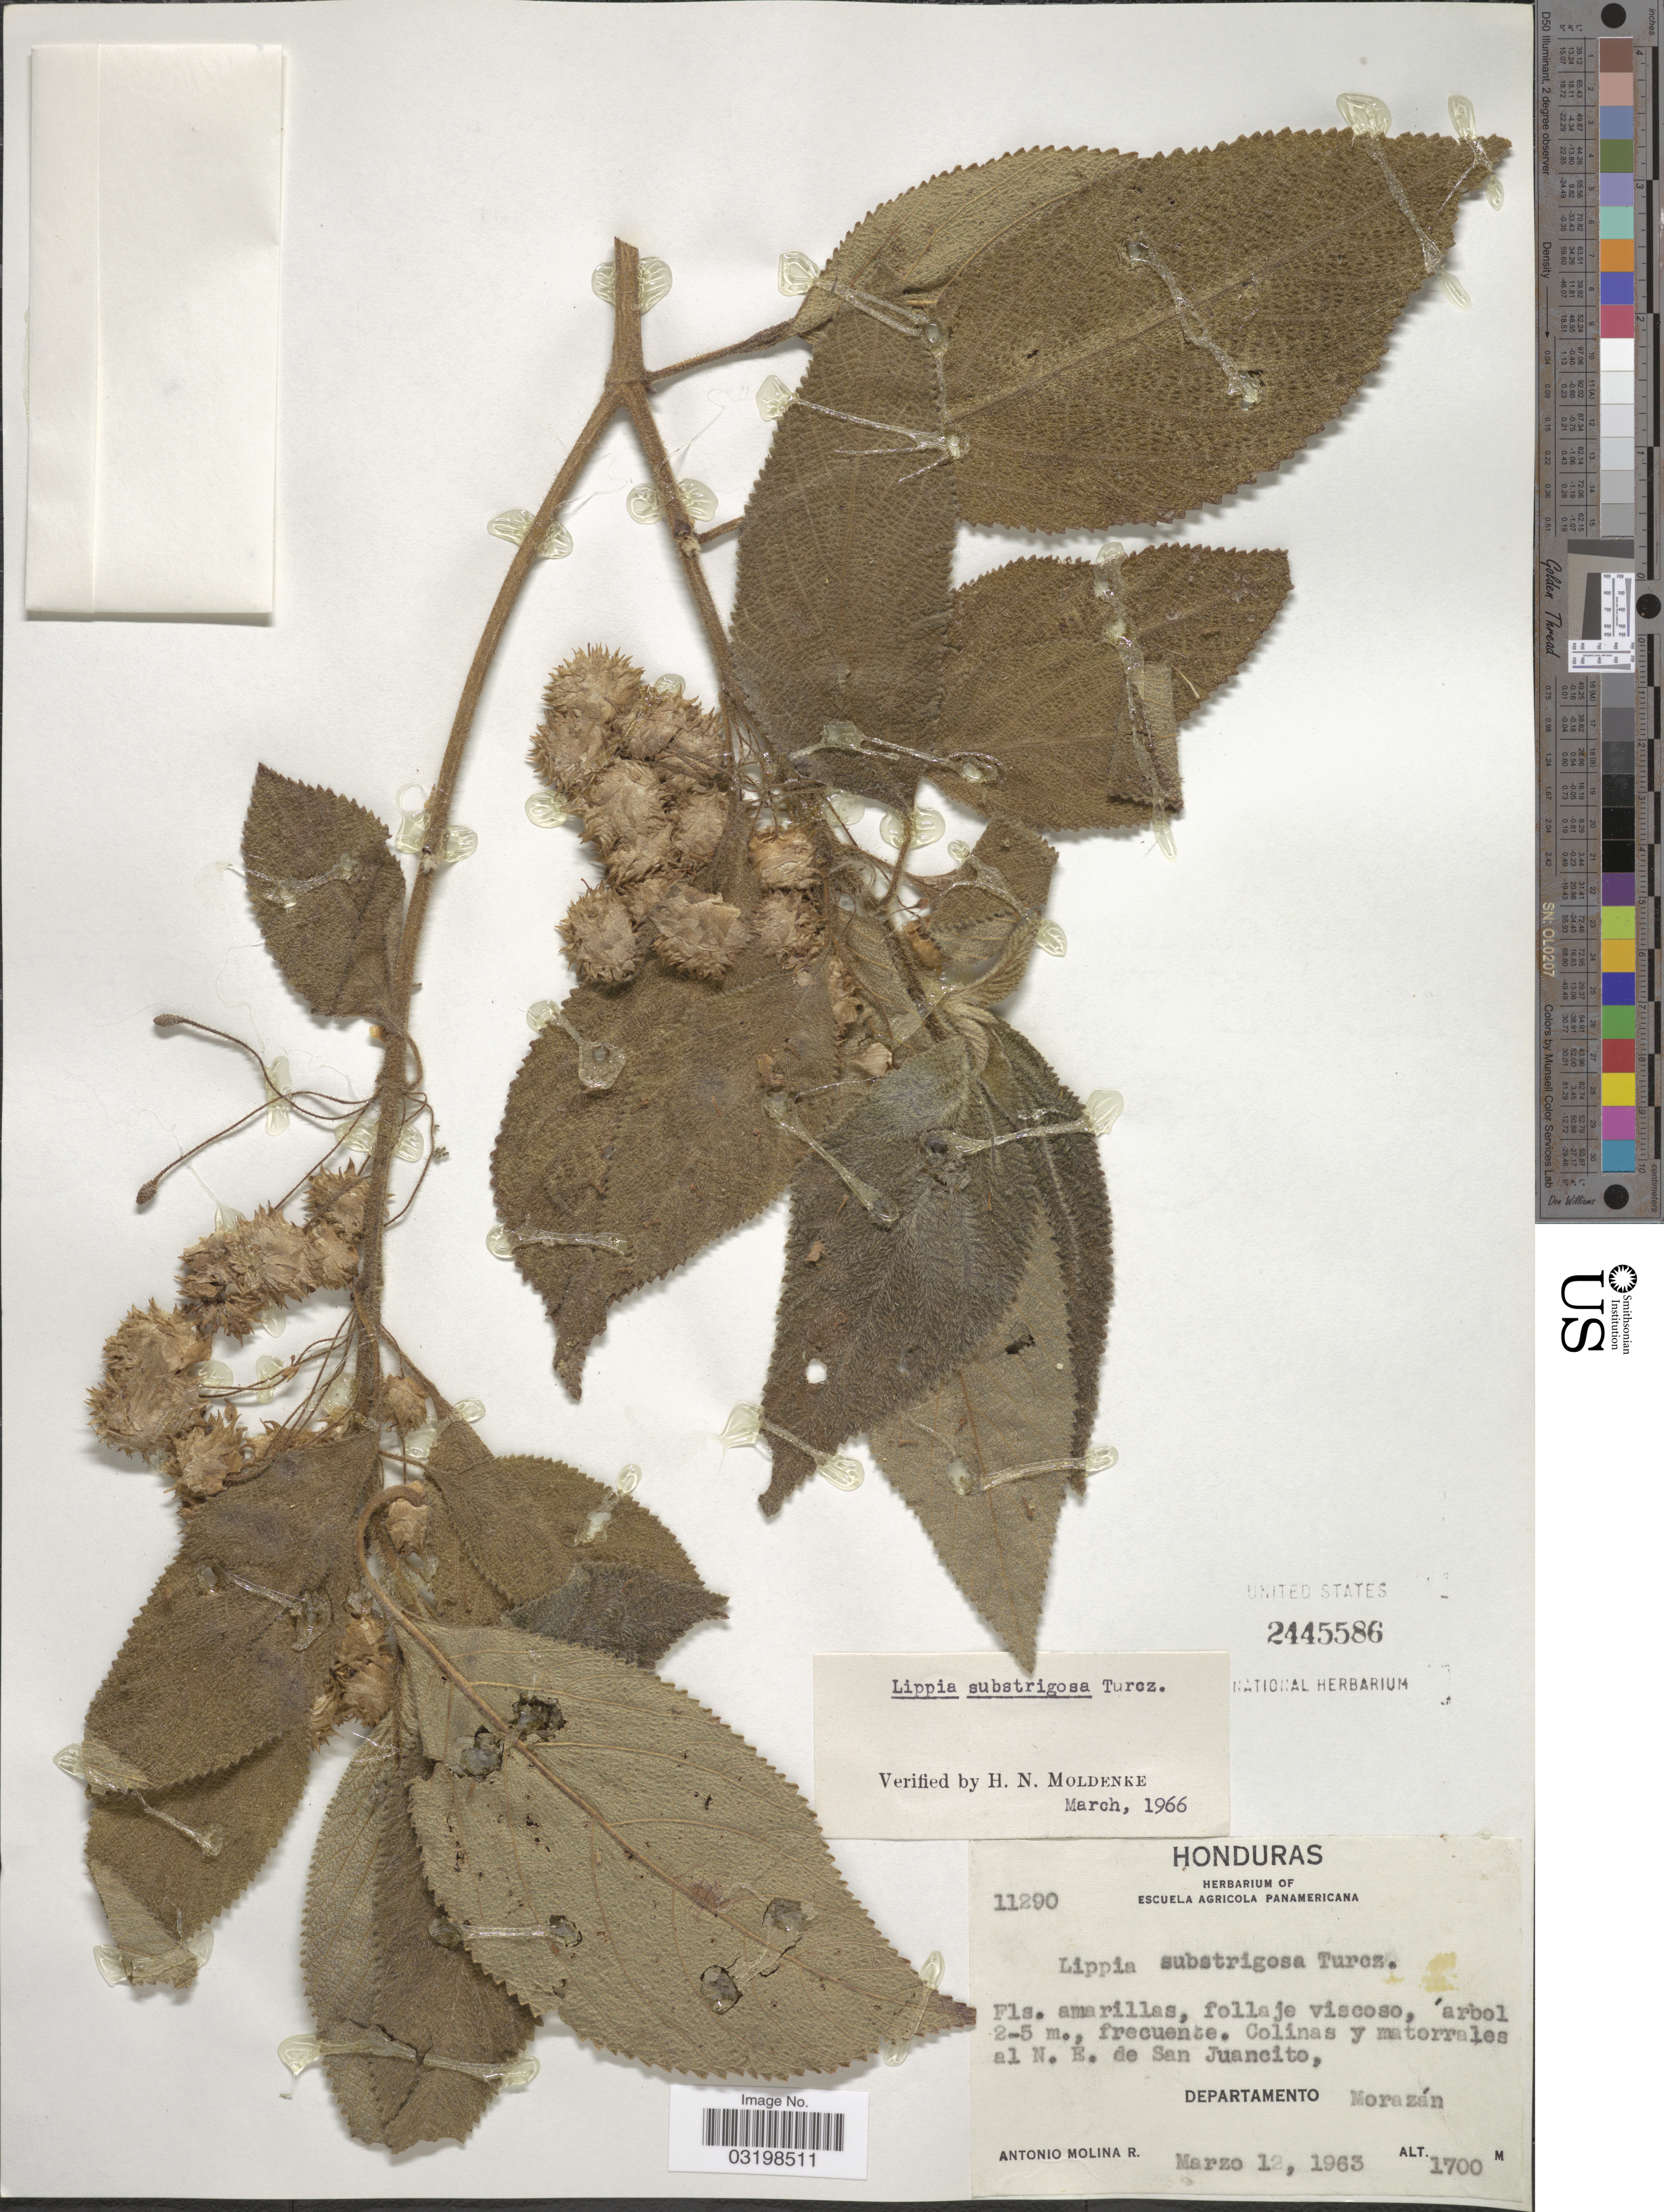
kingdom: Plantae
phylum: Tracheophyta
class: Magnoliopsida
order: Lamiales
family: Verbenaceae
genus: Lippia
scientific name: Lippia umbellata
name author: Cav.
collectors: A. Molina R.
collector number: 11290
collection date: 1963-03-12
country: Honduras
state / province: Fco. Morazán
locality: Colínas y matorrales al N.E. de San Juancito, Departamento Morazán.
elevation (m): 1700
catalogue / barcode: US 2445586